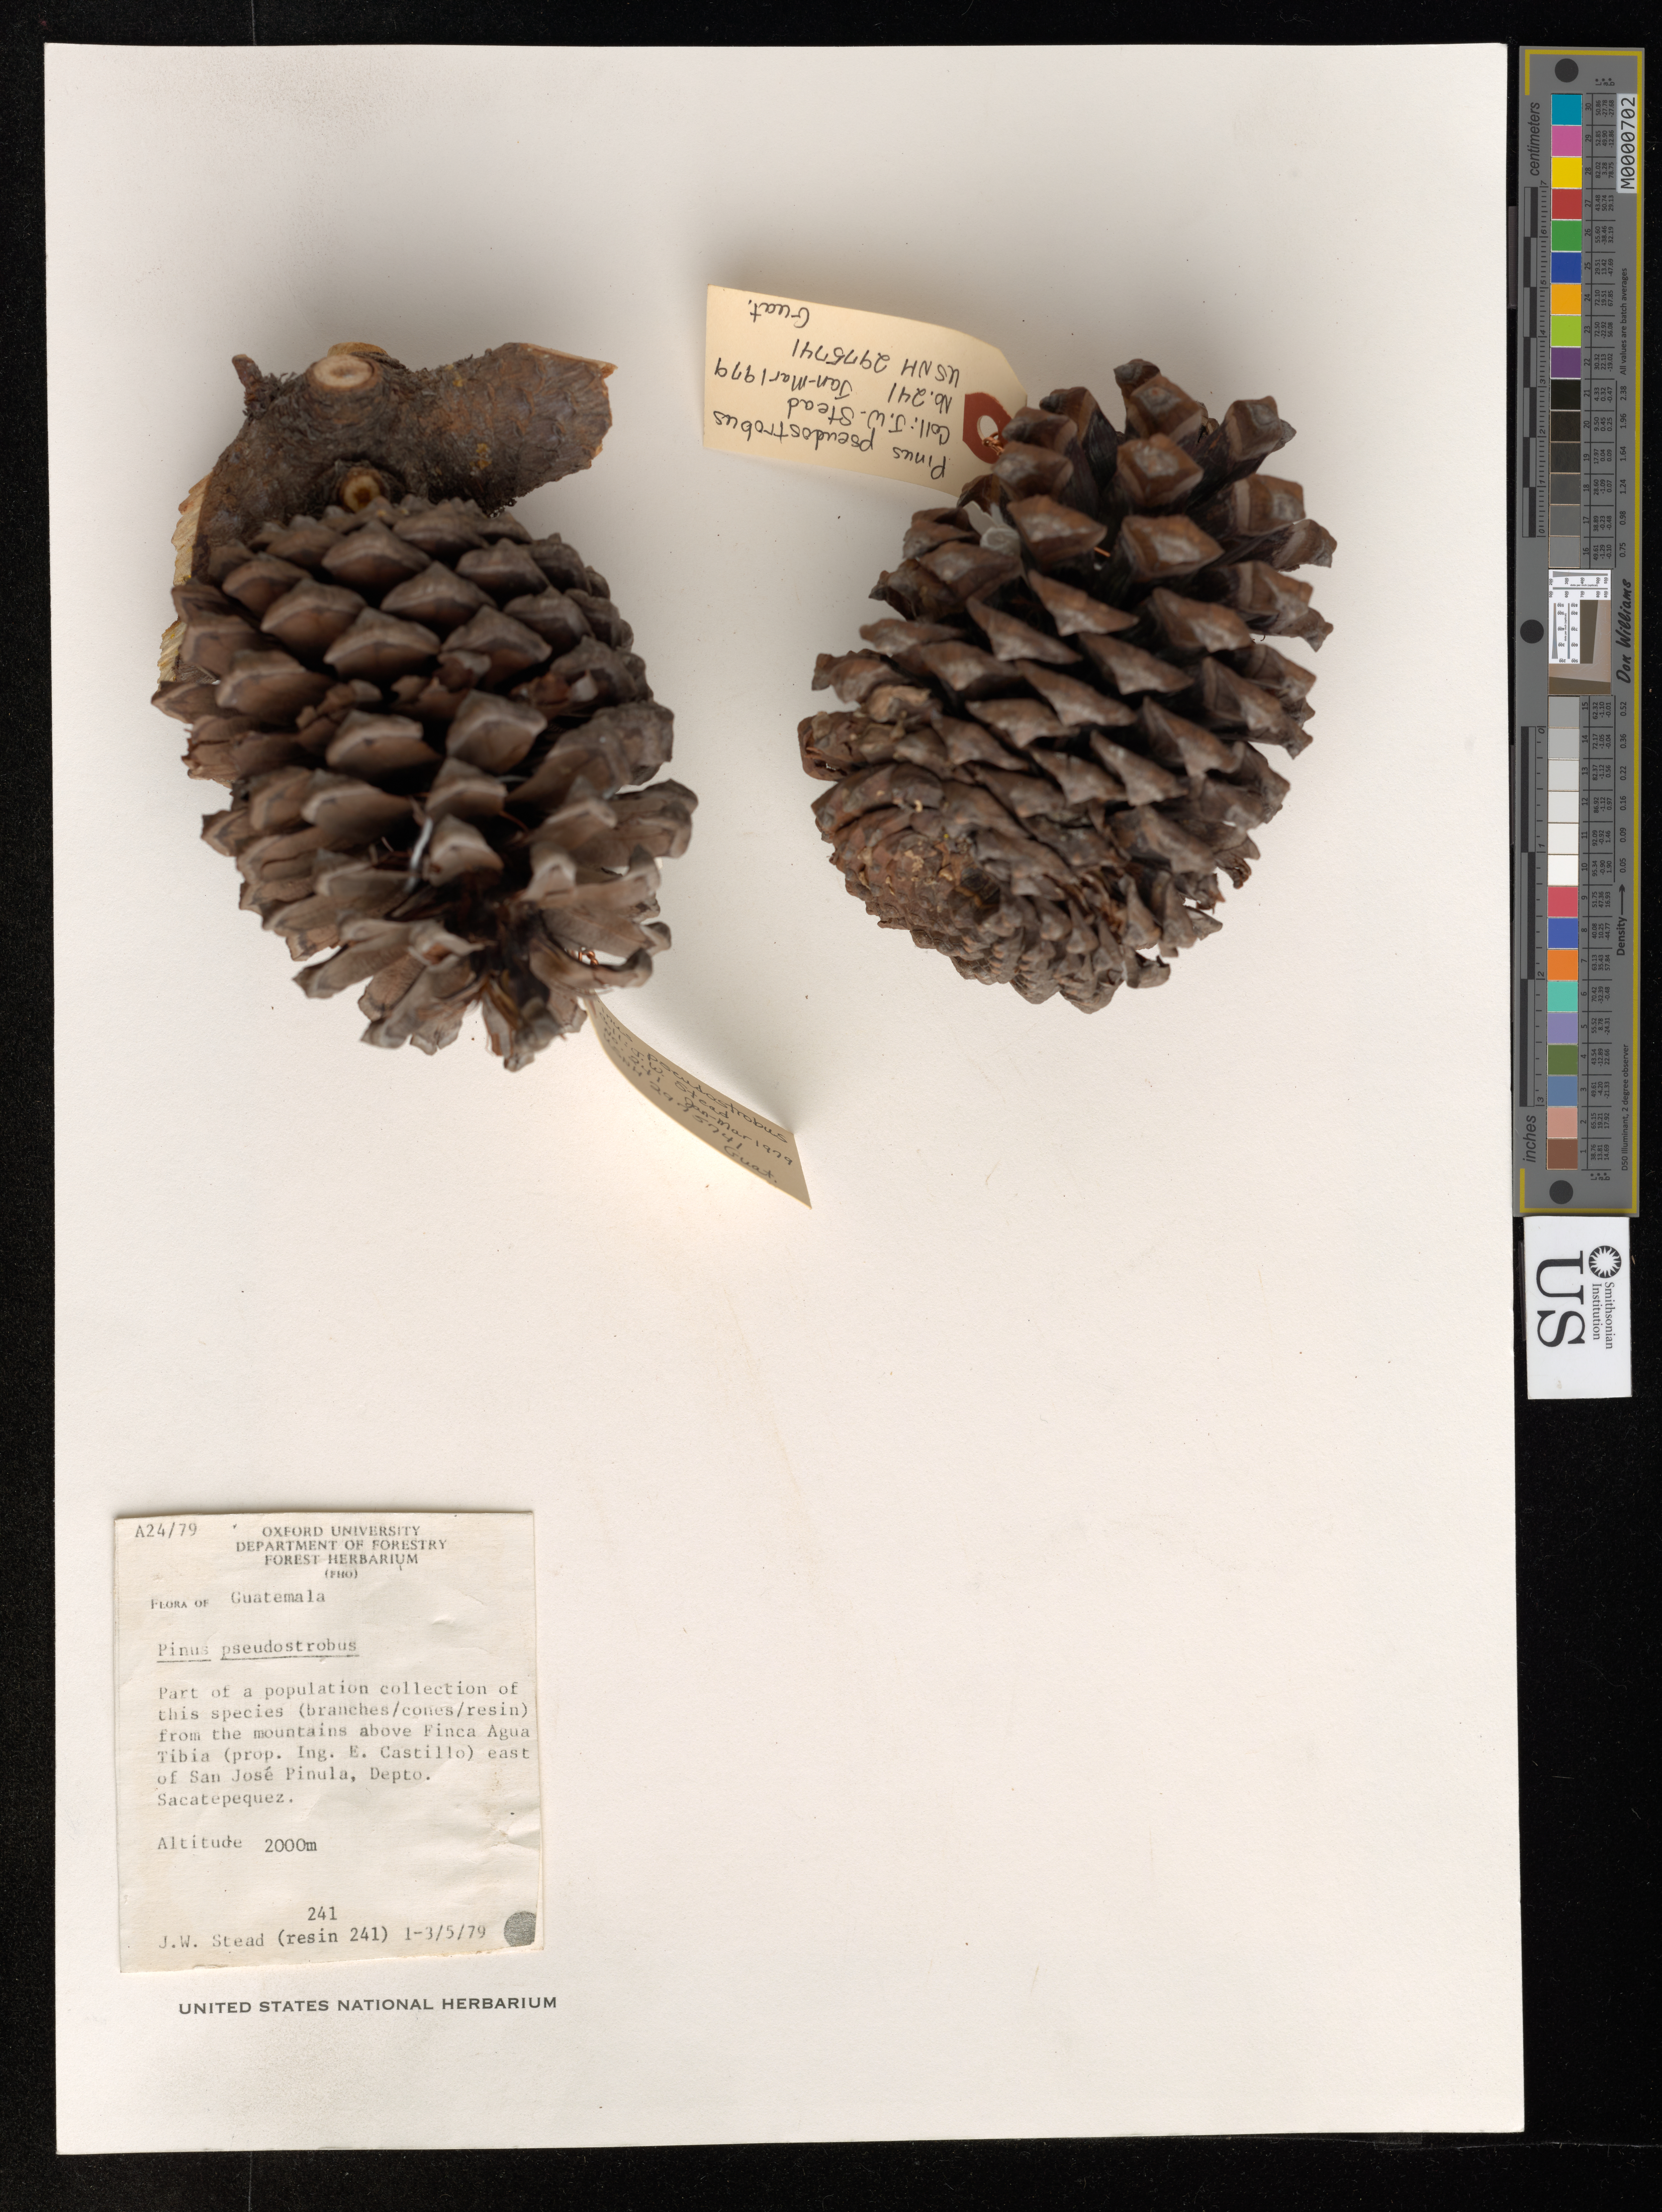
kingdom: Plantae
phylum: Tracheophyta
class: Pinopsida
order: Pinales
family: Pinaceae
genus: Pinus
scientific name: Pinus pseudostrobus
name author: Lindl.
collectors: J. Stead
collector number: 241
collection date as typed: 01 May 1979 to 03 May 1979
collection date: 1979-05-01/1979-05-03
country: Guatemala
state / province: Sacatepéquez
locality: From the mountains above Finca Agua Tibia (prop. Ing. E. Castillo) east of San José Pinula.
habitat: Mountains.